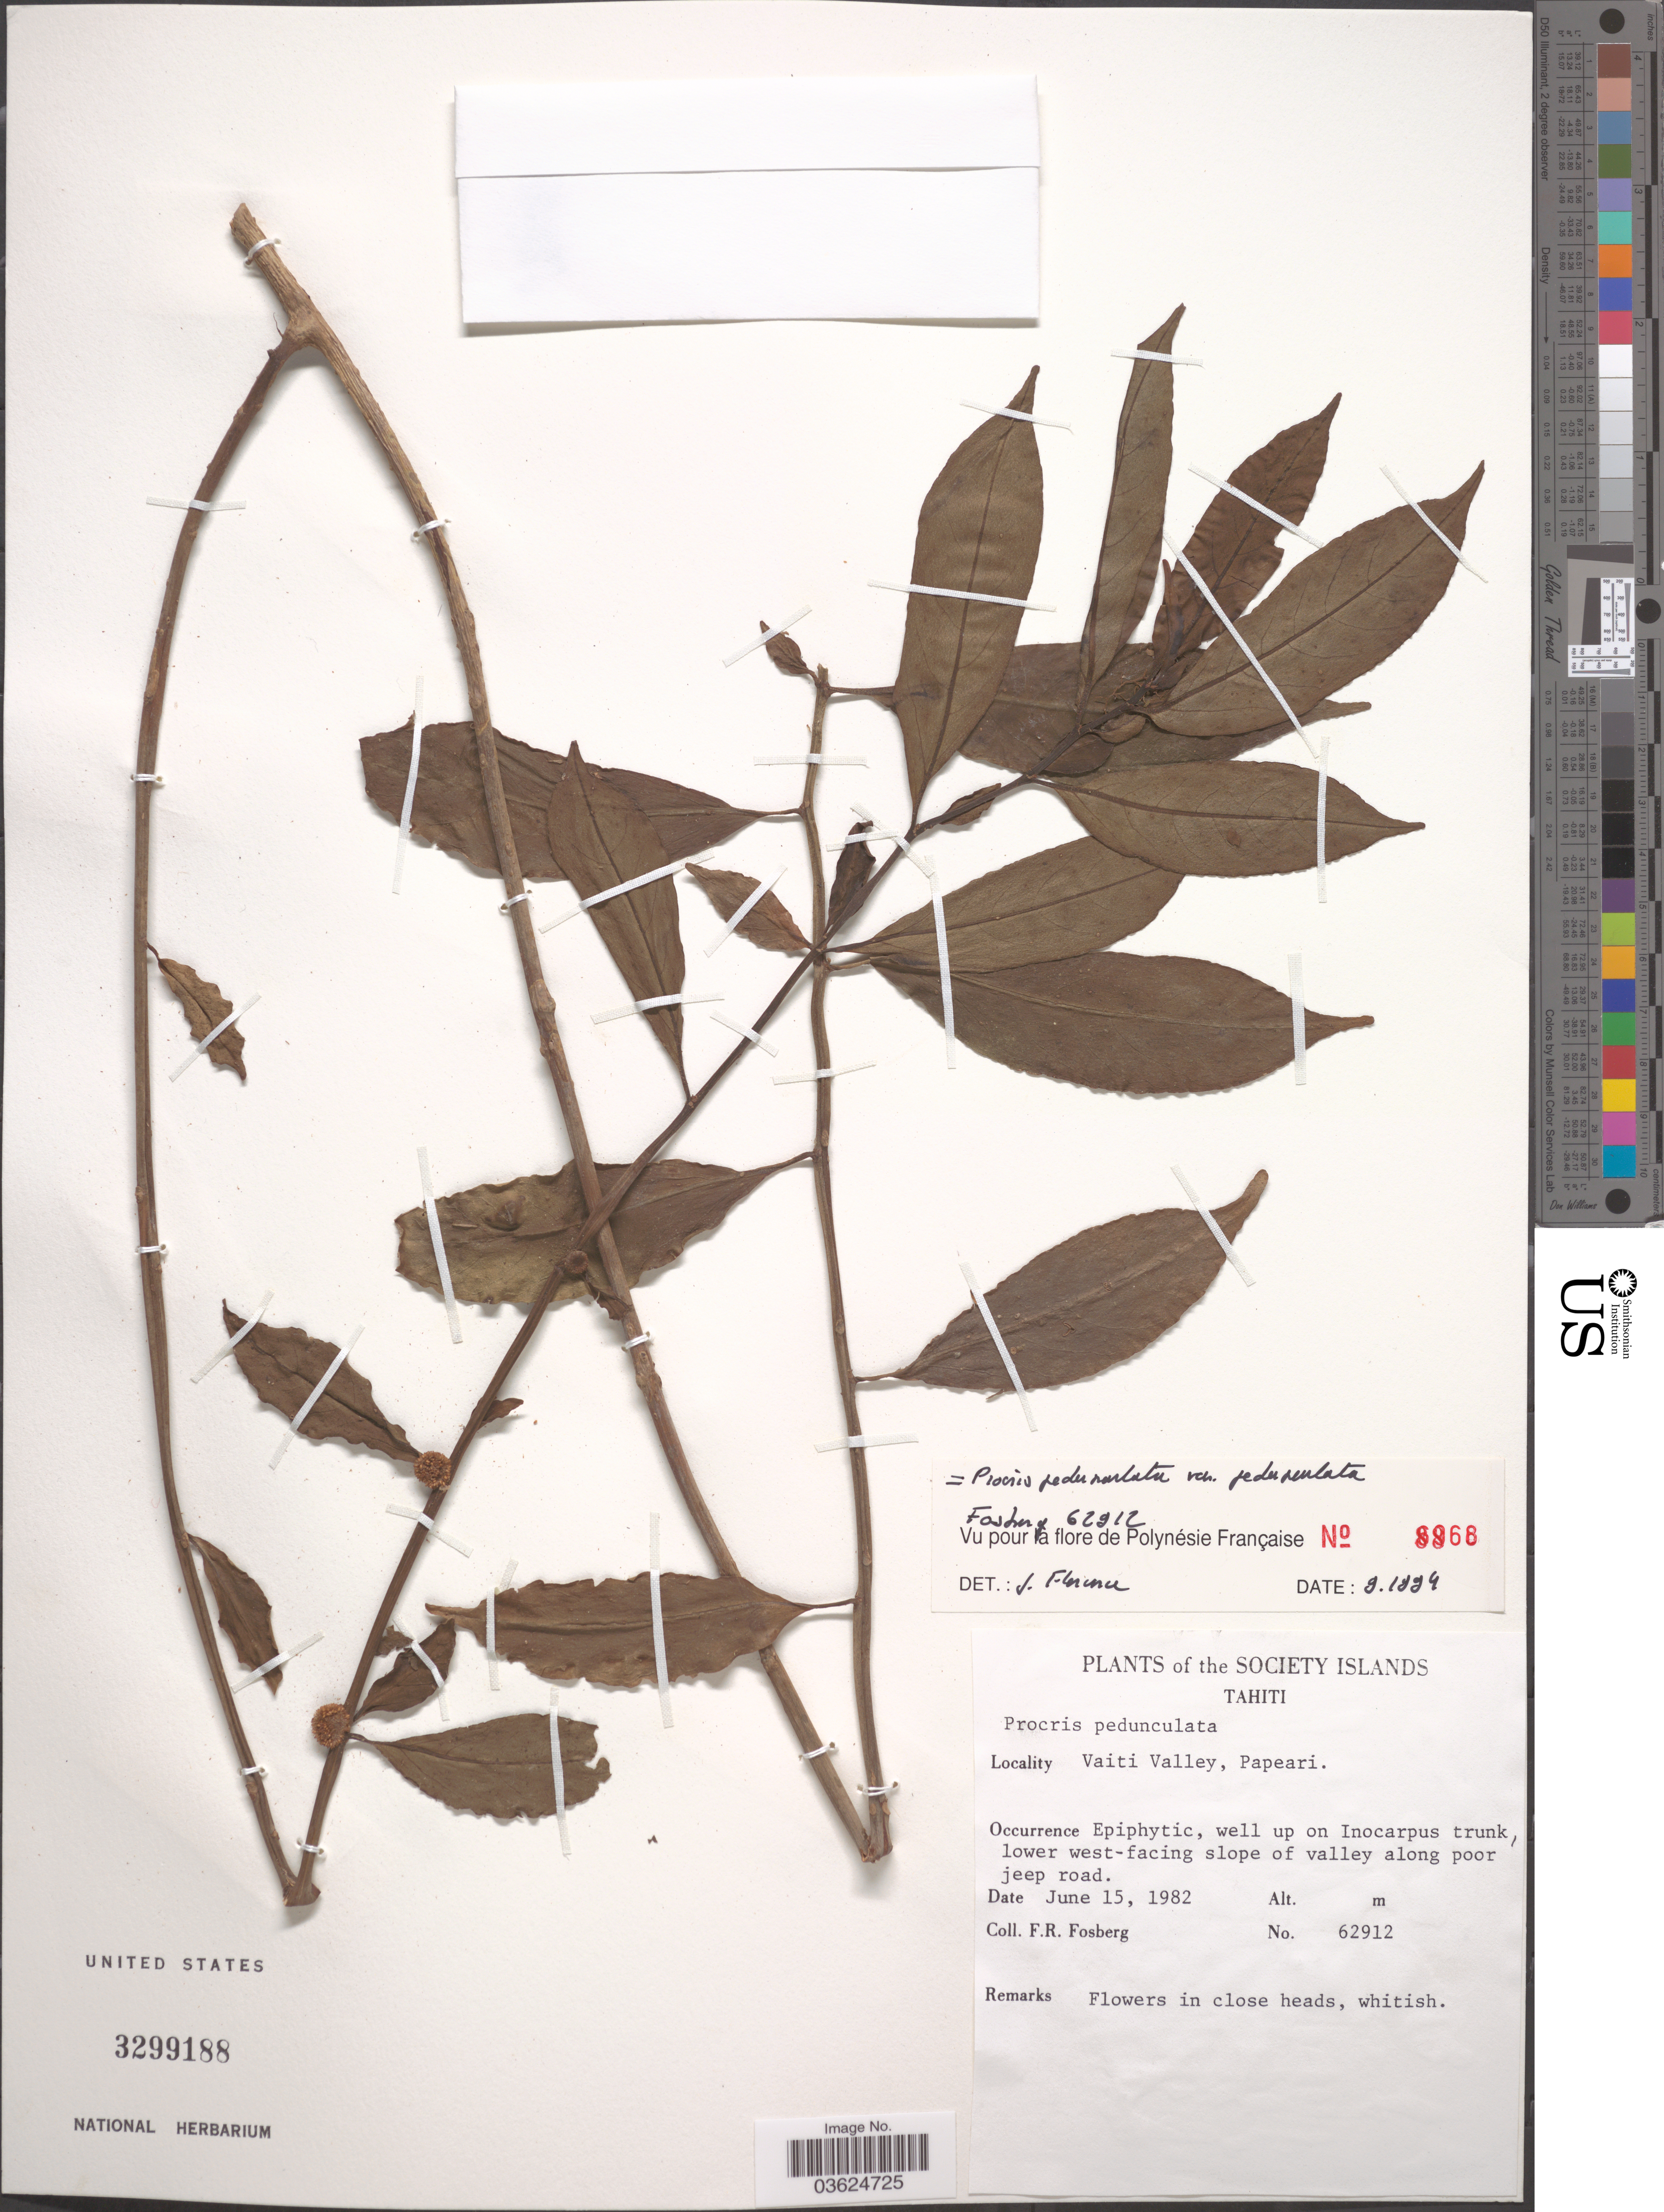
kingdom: Plantae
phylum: Tracheophyta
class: Magnoliopsida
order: Rosales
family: Urticaceae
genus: Procris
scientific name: Procris pedunculata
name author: (J.R. Forst. & G. Forst.) Wedd.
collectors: F. R. Fosberg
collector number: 62912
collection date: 1982-06-15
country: French Polynesia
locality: The Society Islands. Tahiti. Vaiti Valley, Papeari.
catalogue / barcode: US 3299188